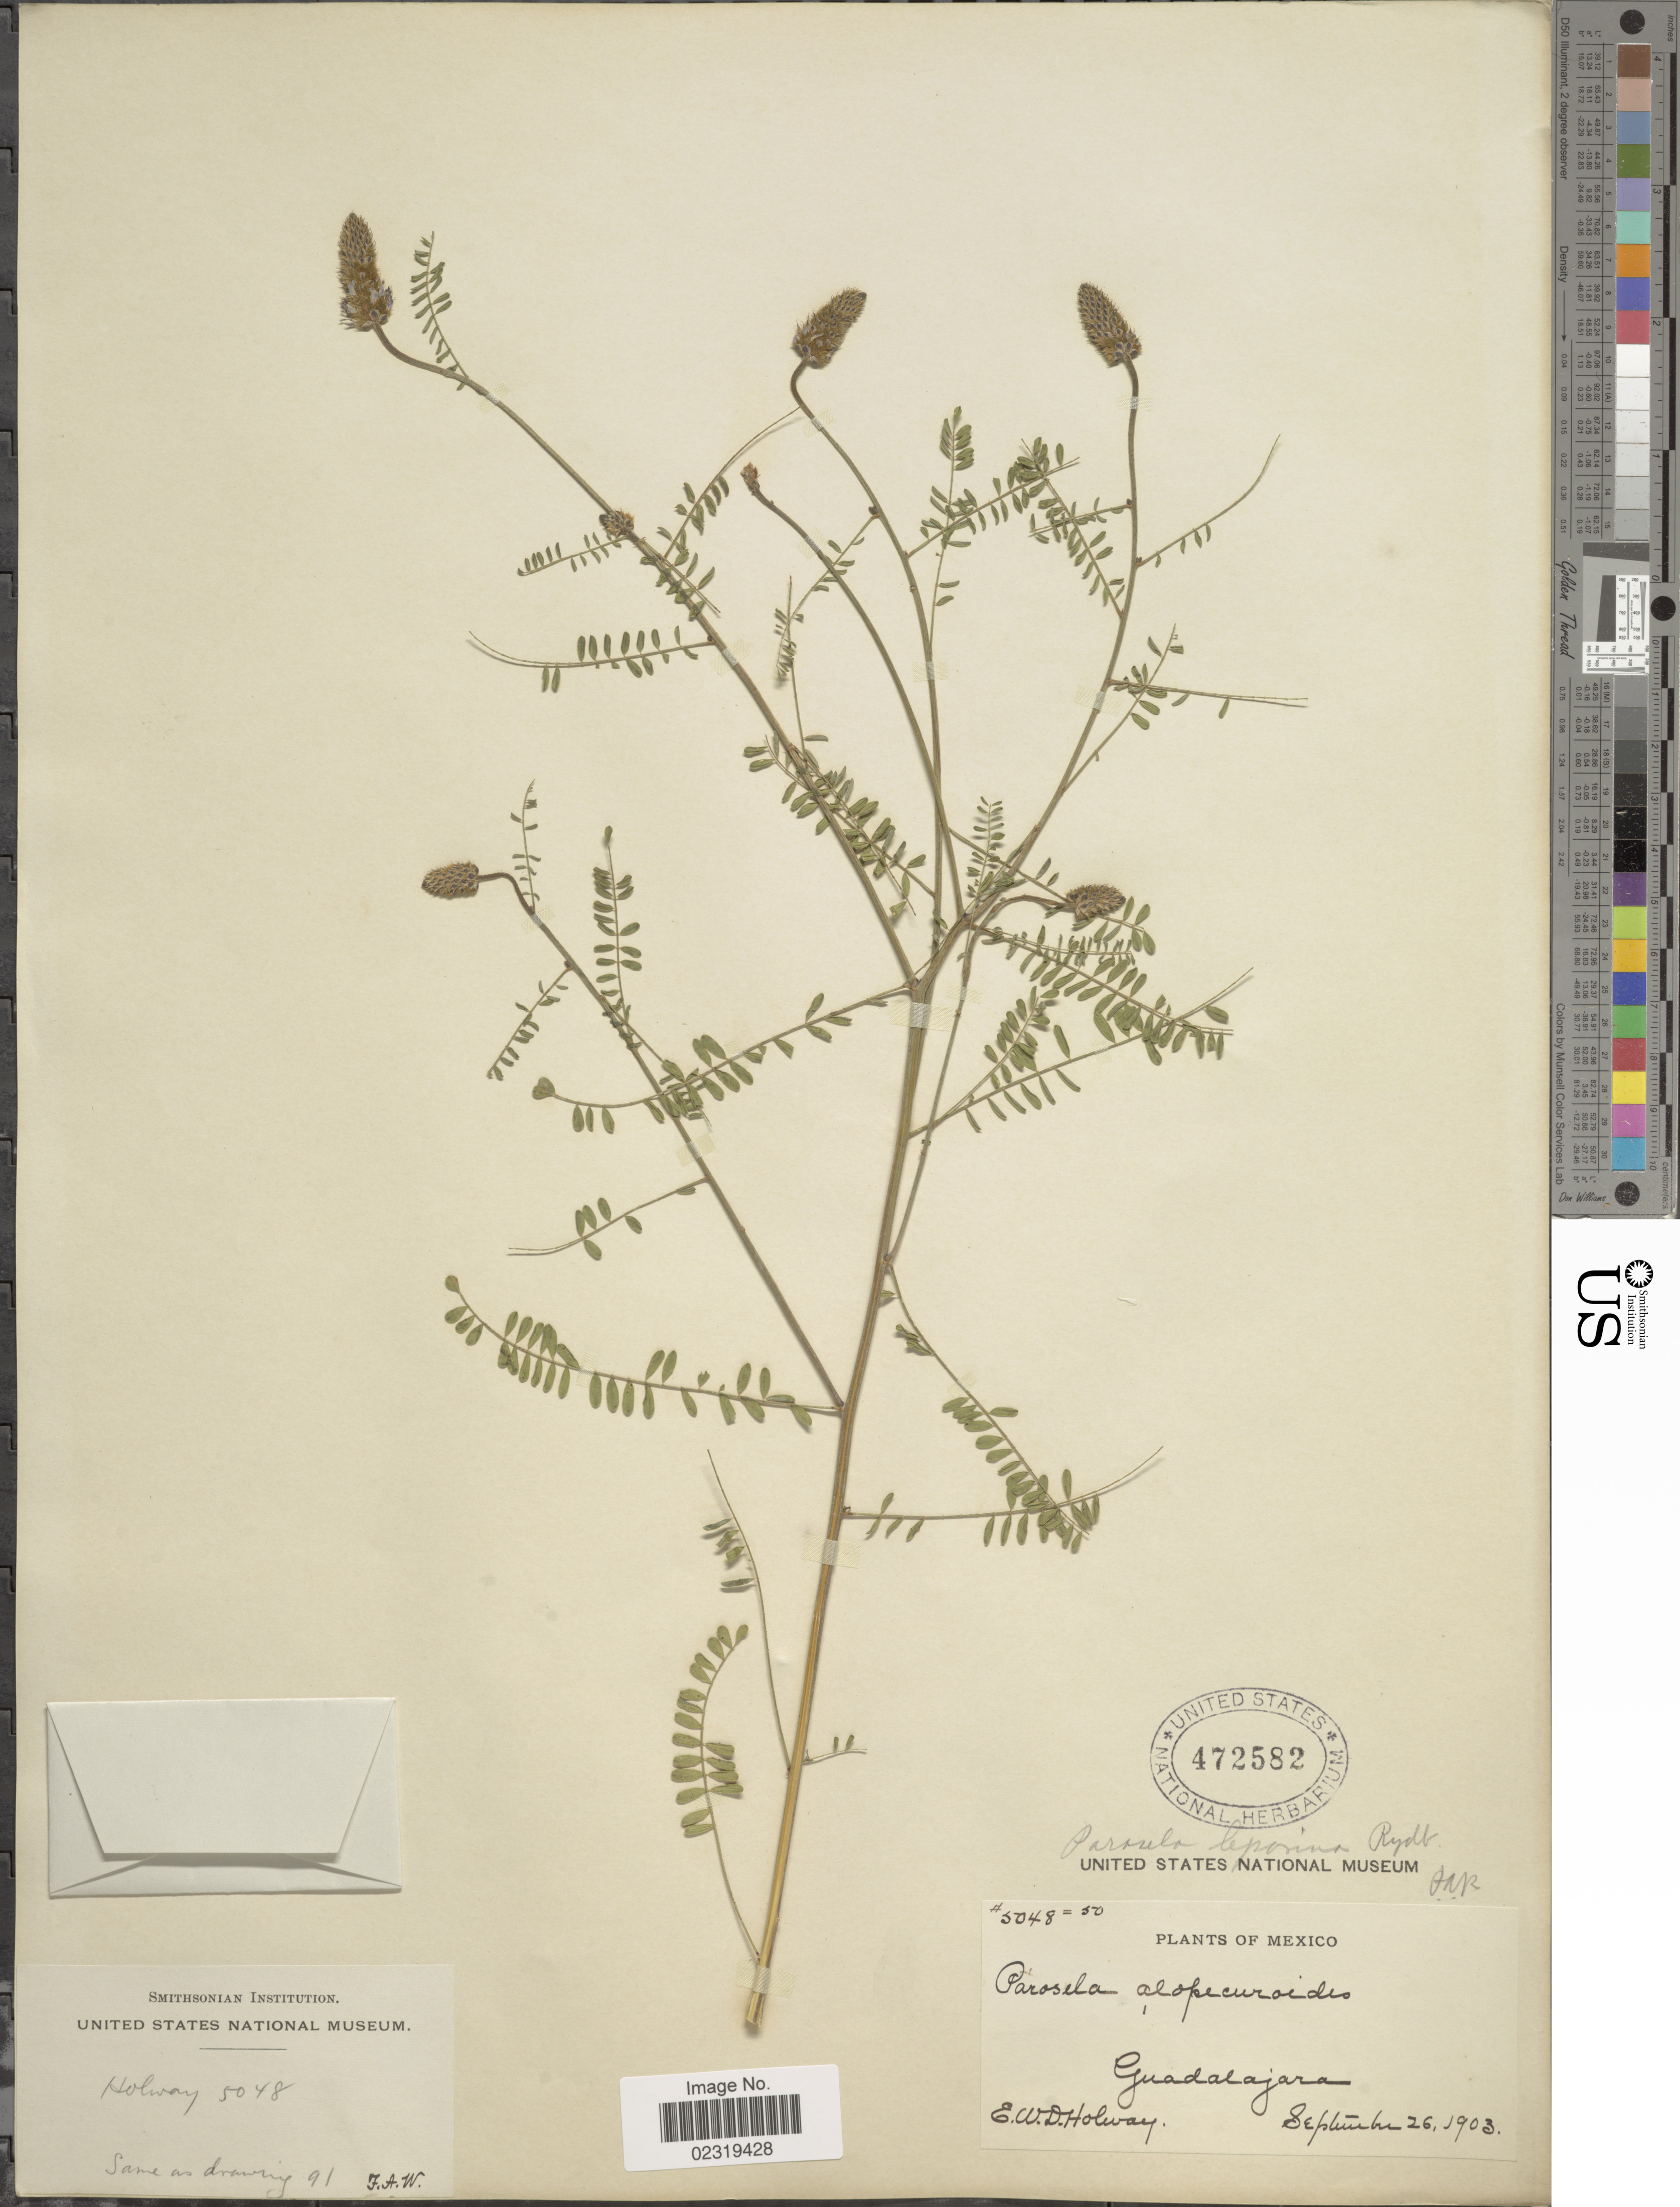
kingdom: Plantae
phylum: Tracheophyta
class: Magnoliopsida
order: Fabales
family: Fabaceae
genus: Dalea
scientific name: Dalea leporina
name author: (Aiton) Bullock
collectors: E. W. D. Holway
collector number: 5048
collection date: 1903-09-26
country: Mexico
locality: Guadalajara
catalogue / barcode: US 472582